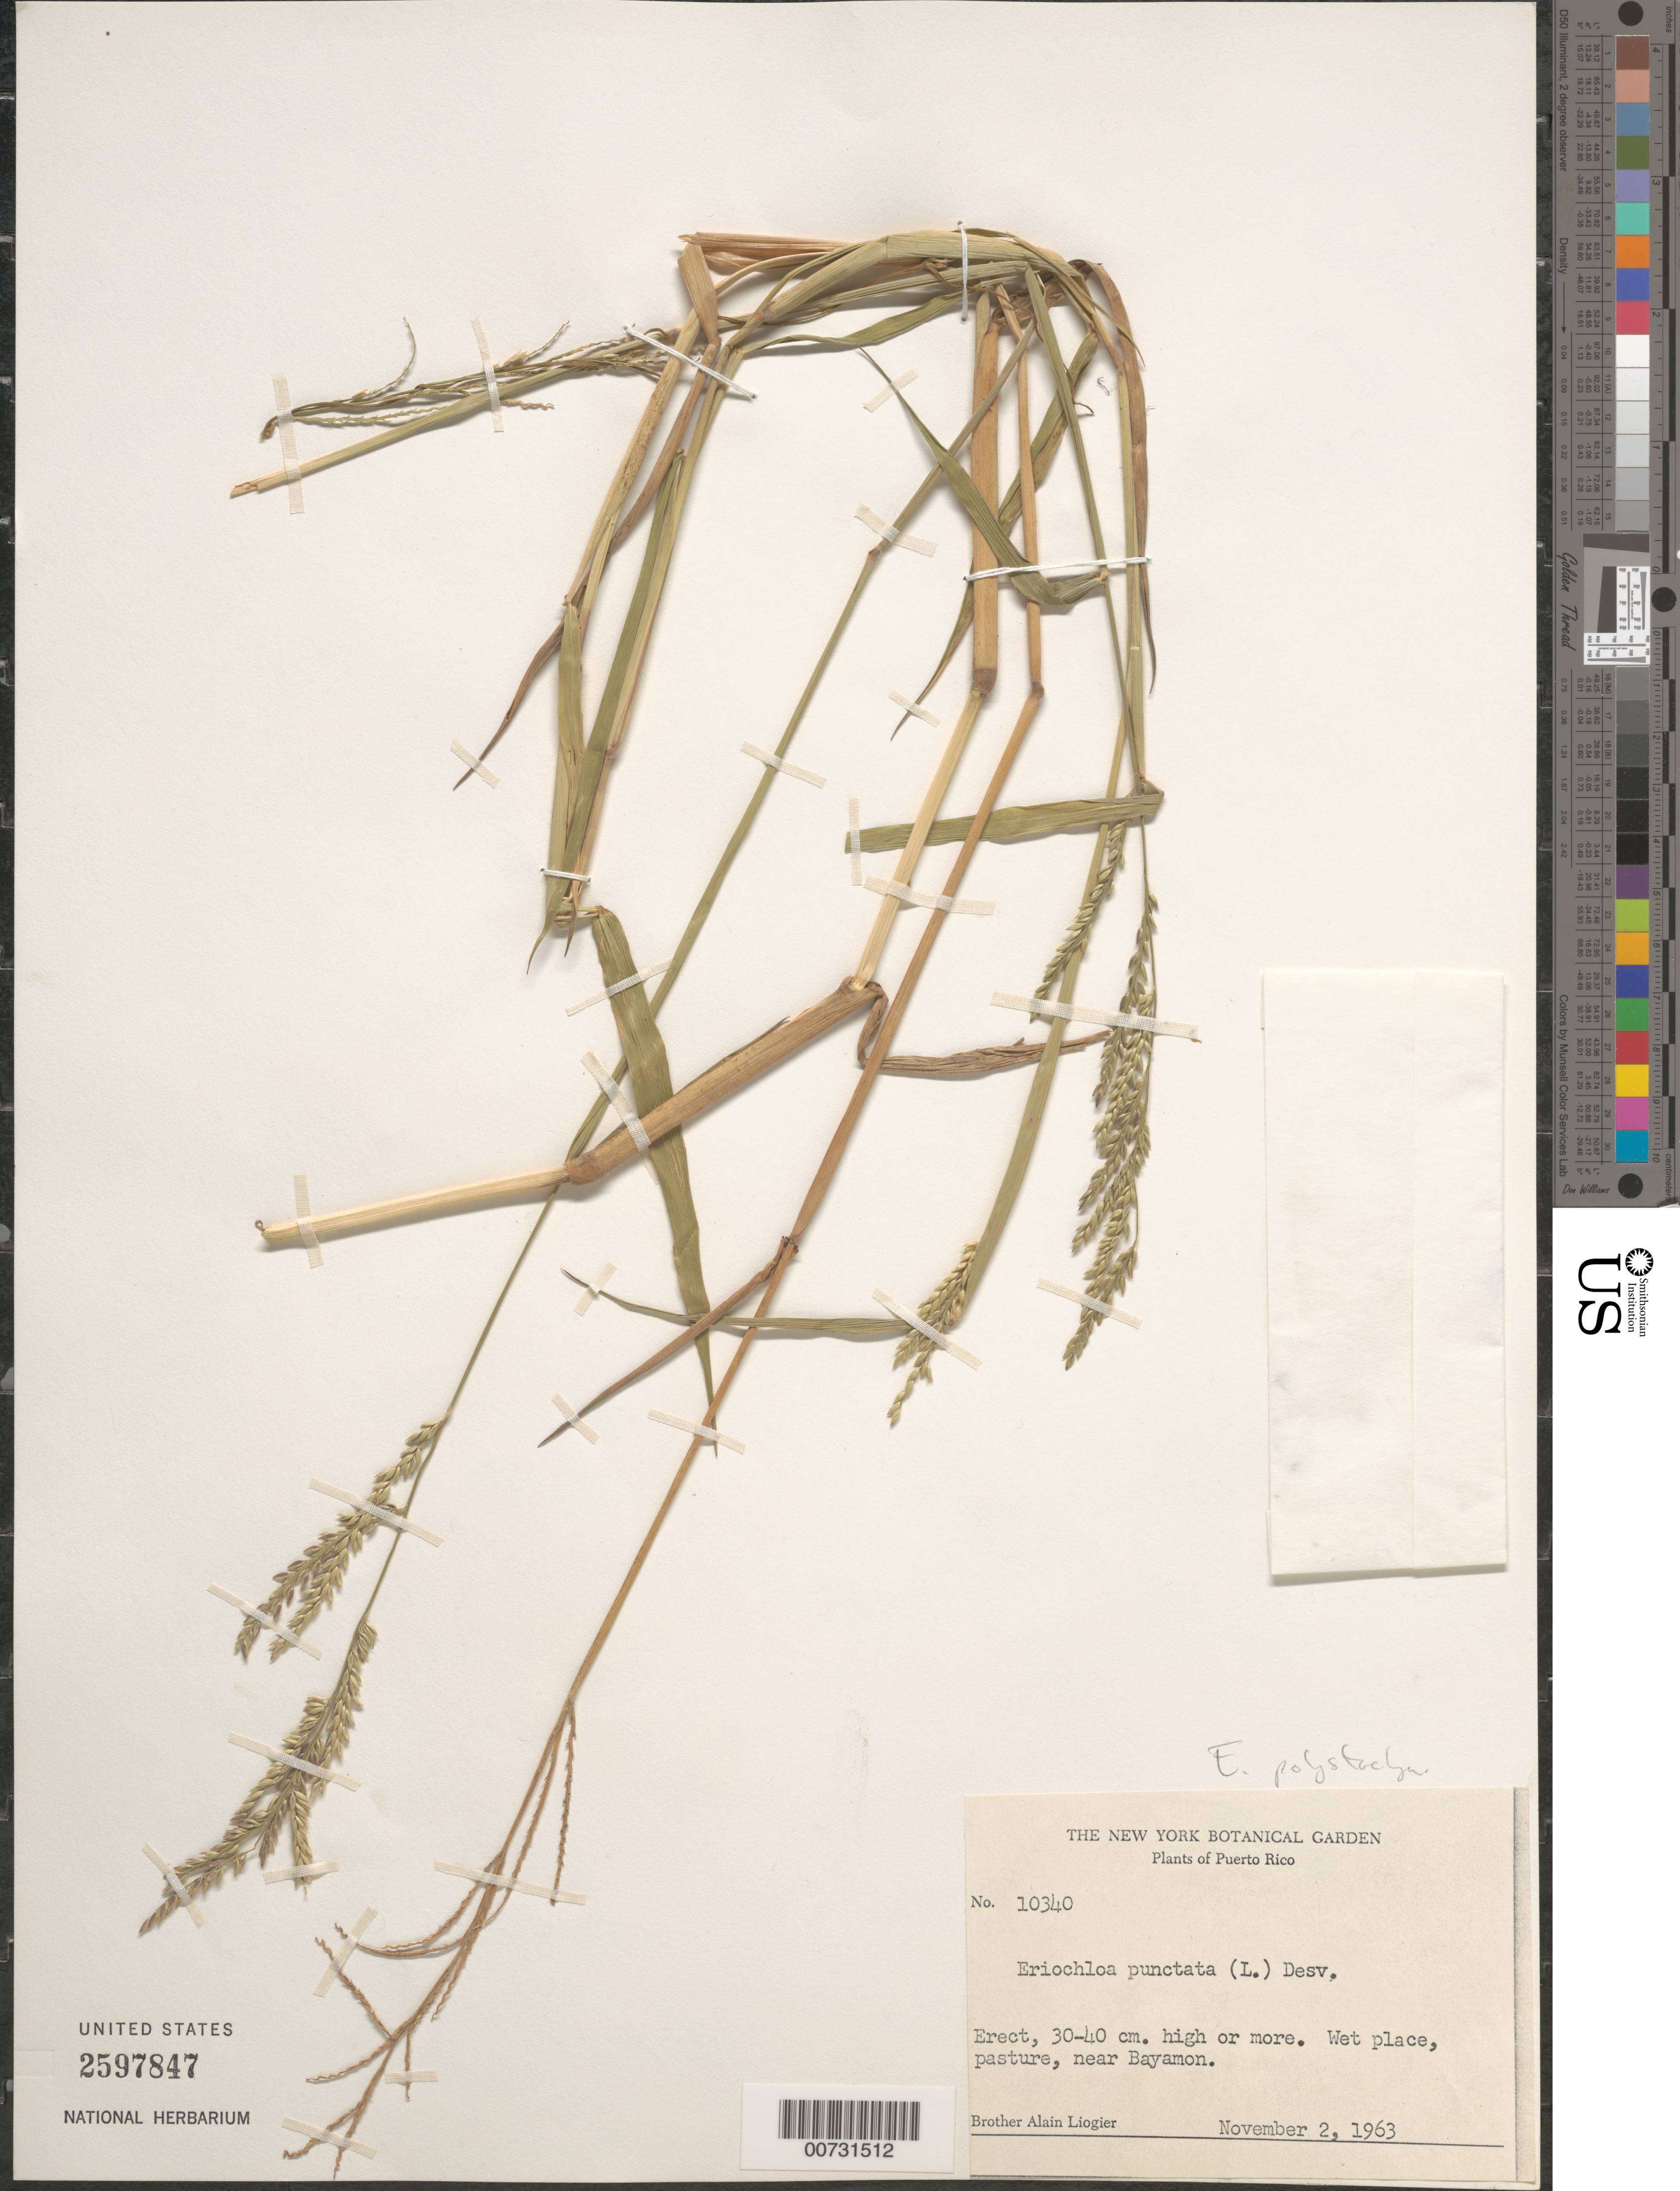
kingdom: Plantae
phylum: Tracheophyta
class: Liliopsida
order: Poales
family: Poaceae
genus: Eriochloa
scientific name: Eriochloa punctata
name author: (L.) Desv. ex Ham.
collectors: A. H. Liogier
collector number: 10340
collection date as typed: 02 Nov 1963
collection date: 1963-11-02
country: Puerto Rico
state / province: Bayamón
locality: Bayamon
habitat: Wet place, pasture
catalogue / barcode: US 2597847